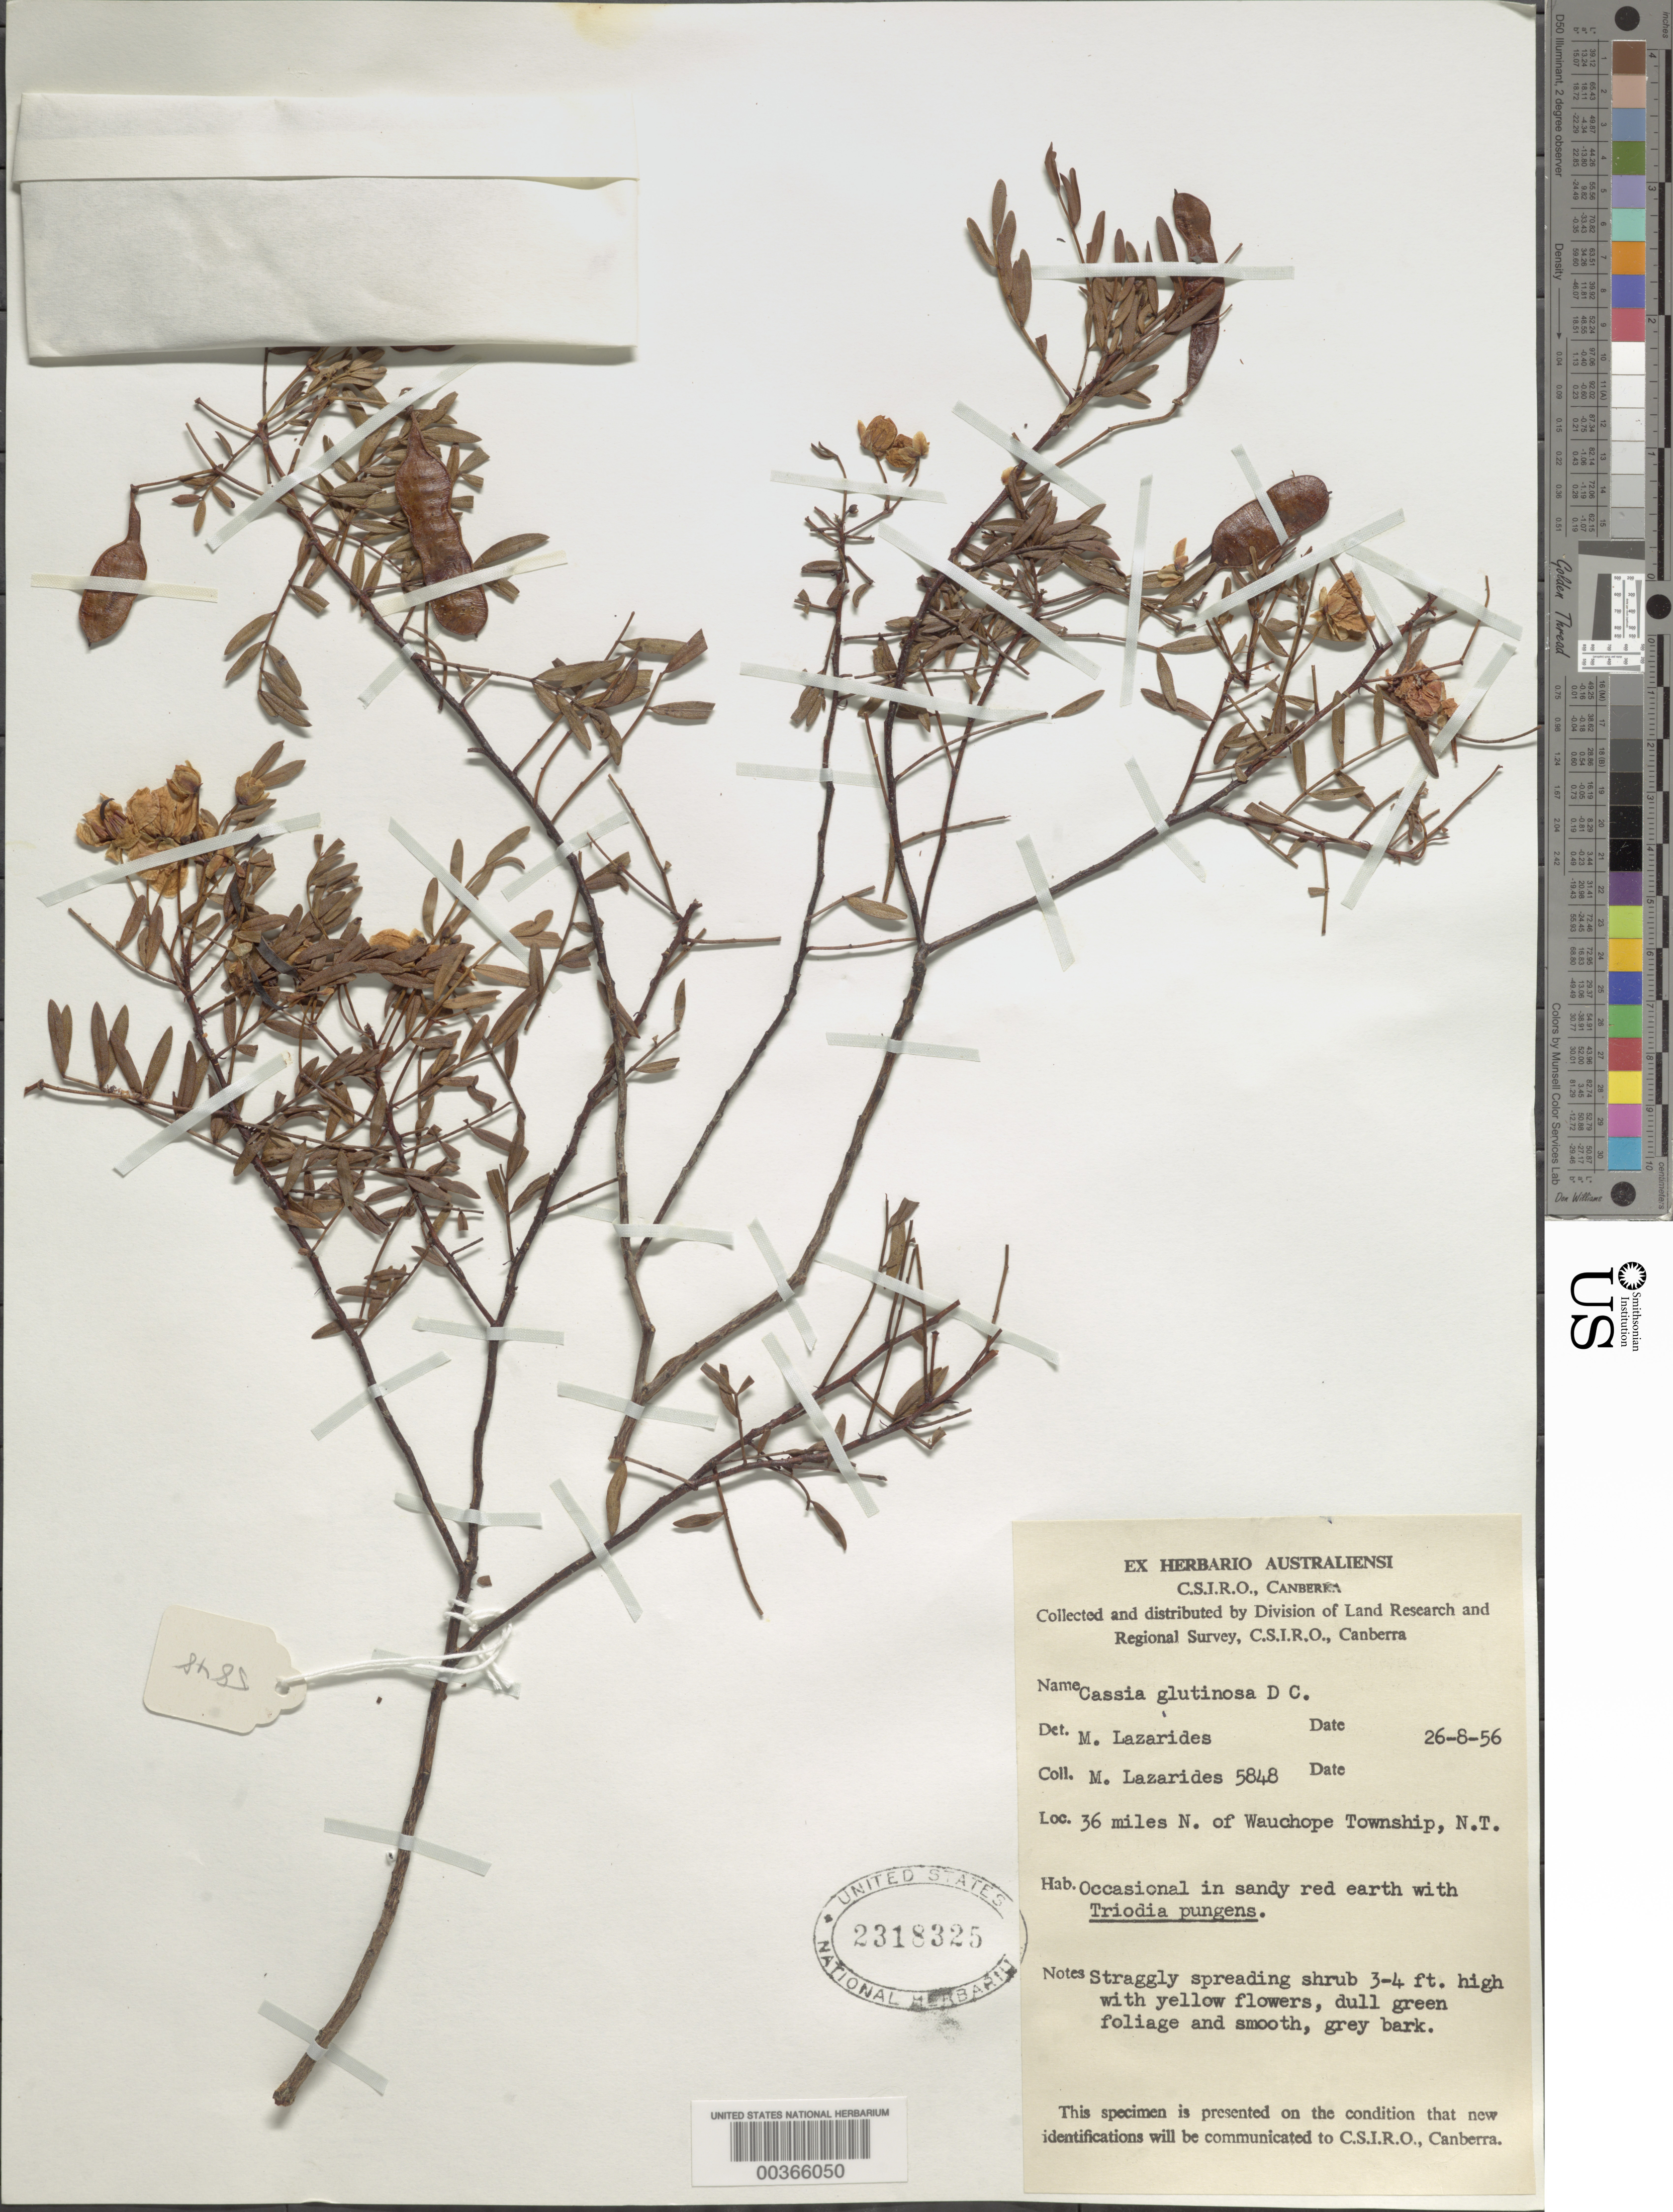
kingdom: Plantae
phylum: Tracheophyta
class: Magnoliopsida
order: Fabales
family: Fabaceae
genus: Senna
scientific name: Senna glutinosa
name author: (DC.) Randell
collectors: M. Lazarides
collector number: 5848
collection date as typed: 26 Aug 1956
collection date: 1956-08-26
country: Australia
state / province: Northern Territory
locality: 36 mi n of wauchope township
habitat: In sandy red earth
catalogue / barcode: US 2318325